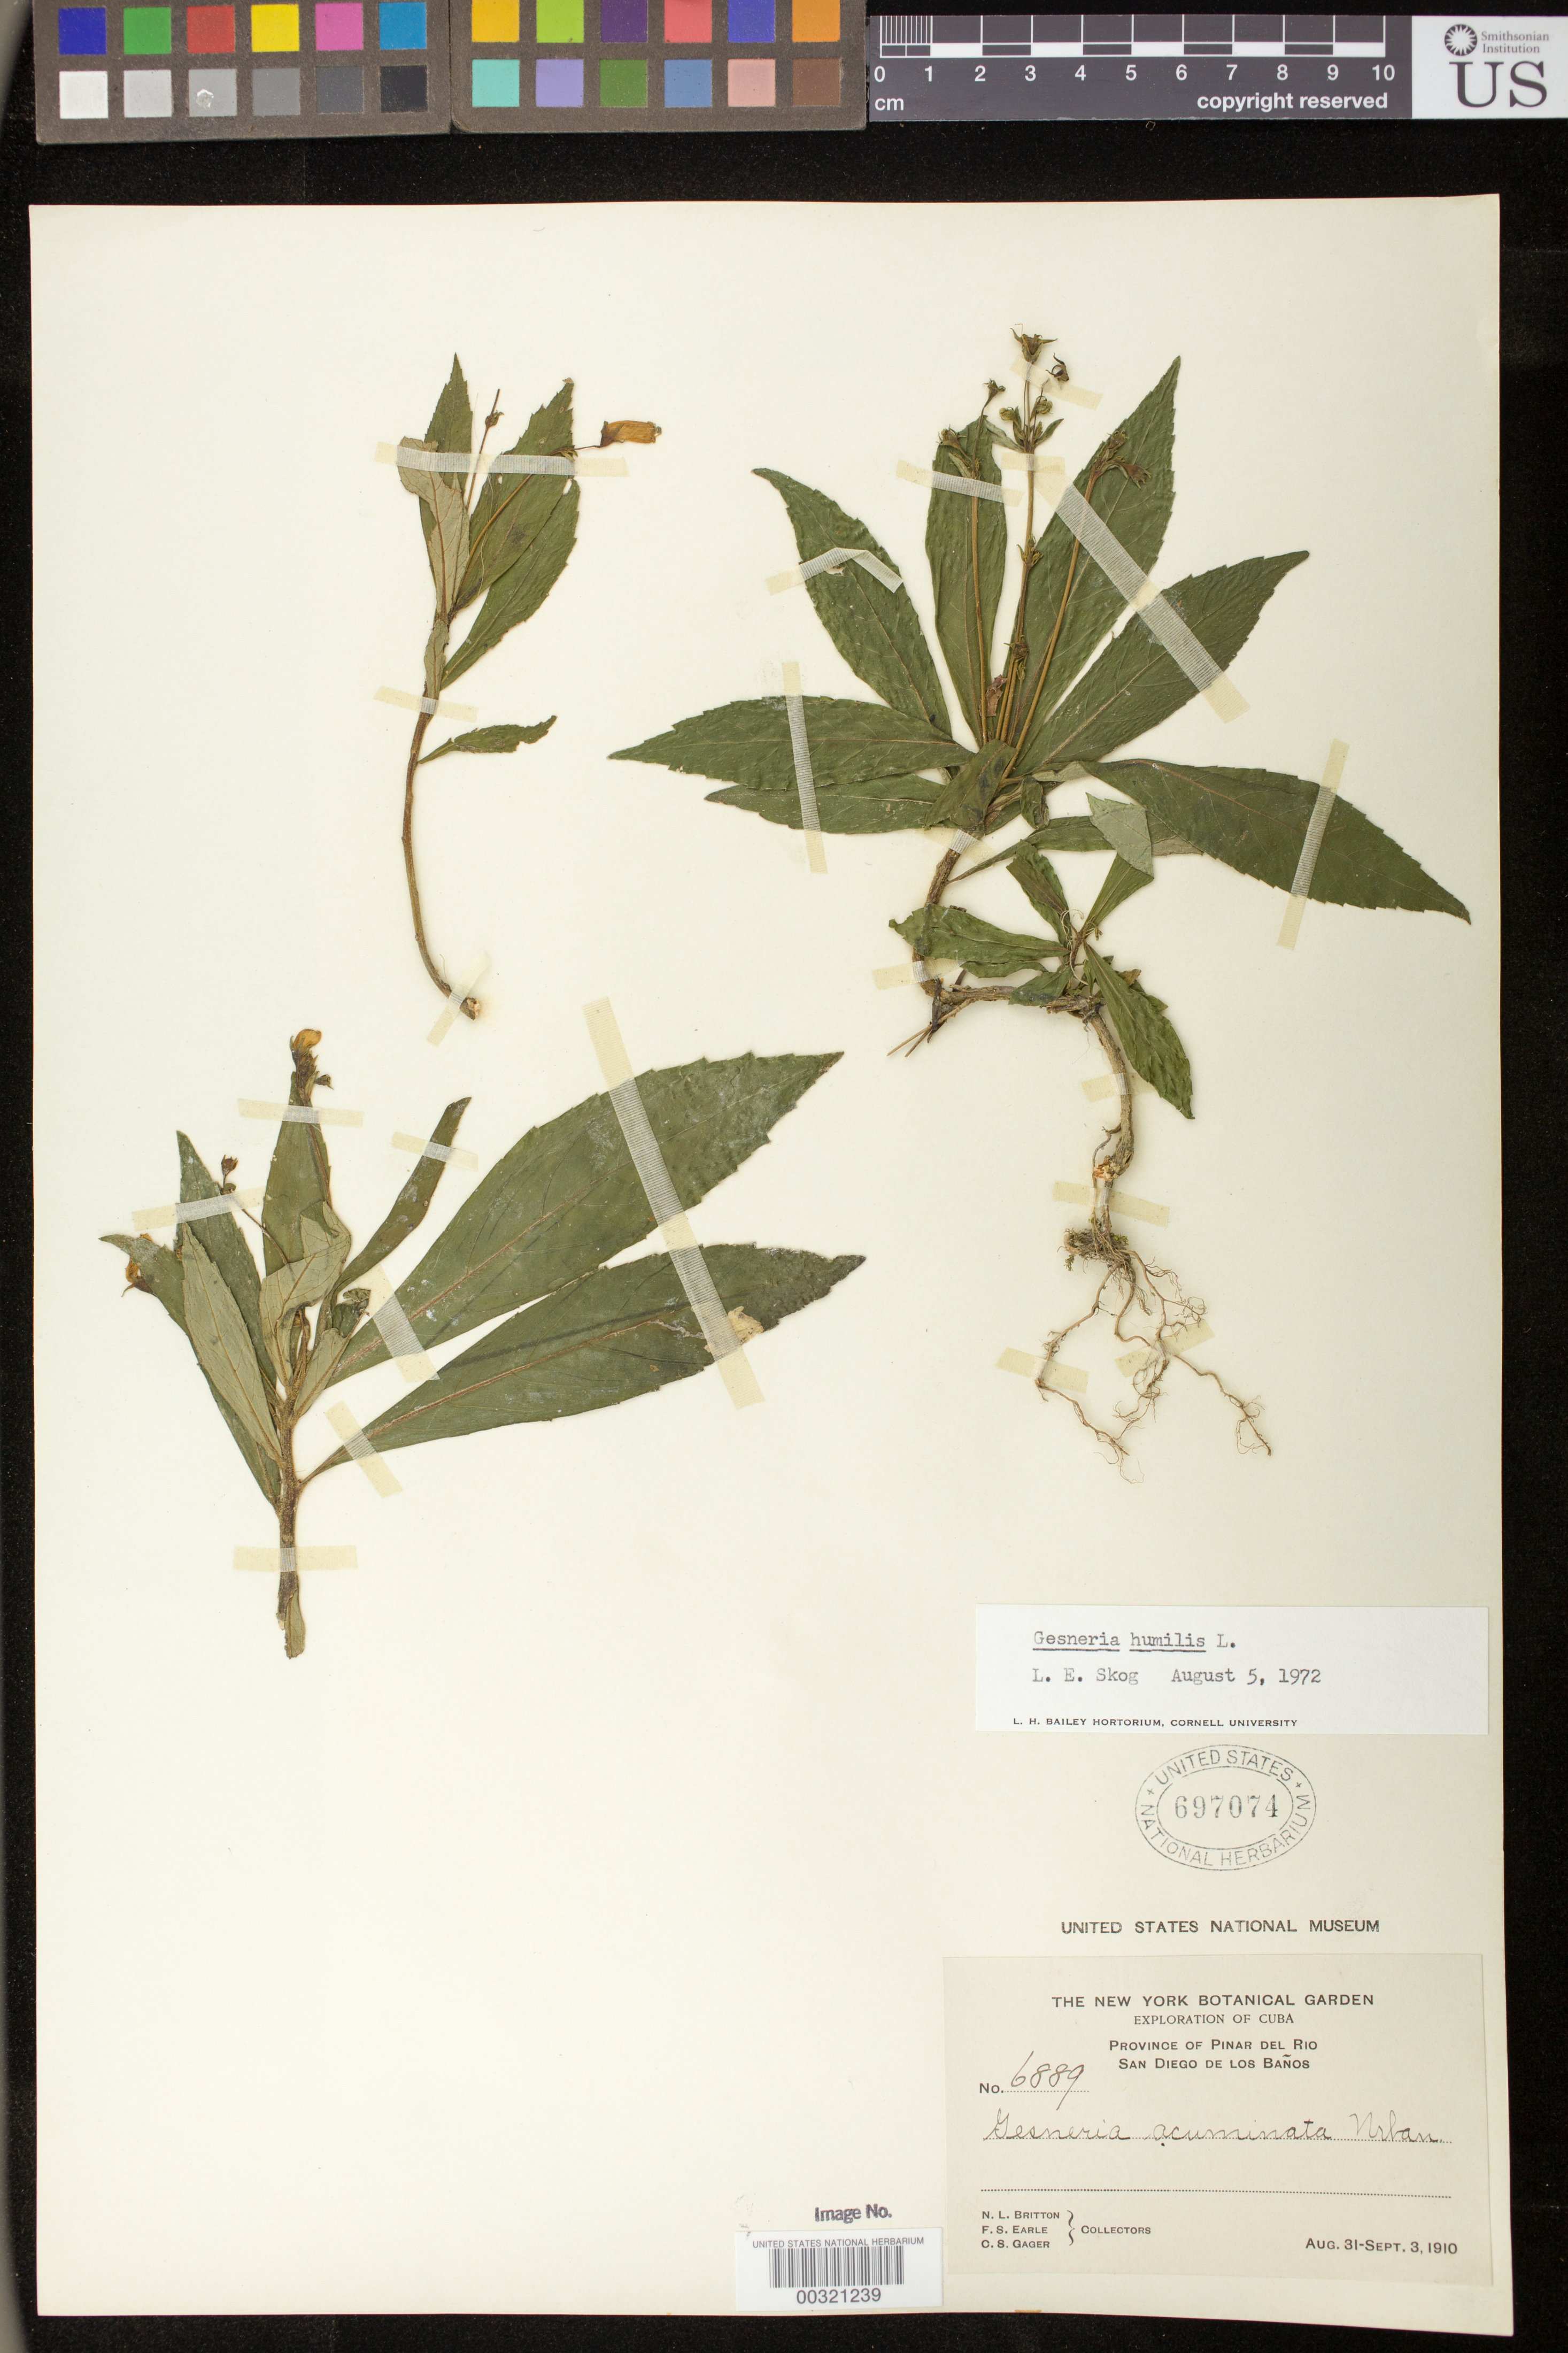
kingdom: Plantae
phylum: Tracheophyta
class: Magnoliopsida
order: Lamiales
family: Gesneriaceae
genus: Gesneria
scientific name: Gesneria humilis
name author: L.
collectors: N. Britton, F. S. Earle & C. Gager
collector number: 6889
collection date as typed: Aug-Sep 1910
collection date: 1910-08/1910-09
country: Cuba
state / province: Pinar del Rio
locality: San Diego de los Baños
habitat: Rocky stream bed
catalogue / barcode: US 697074